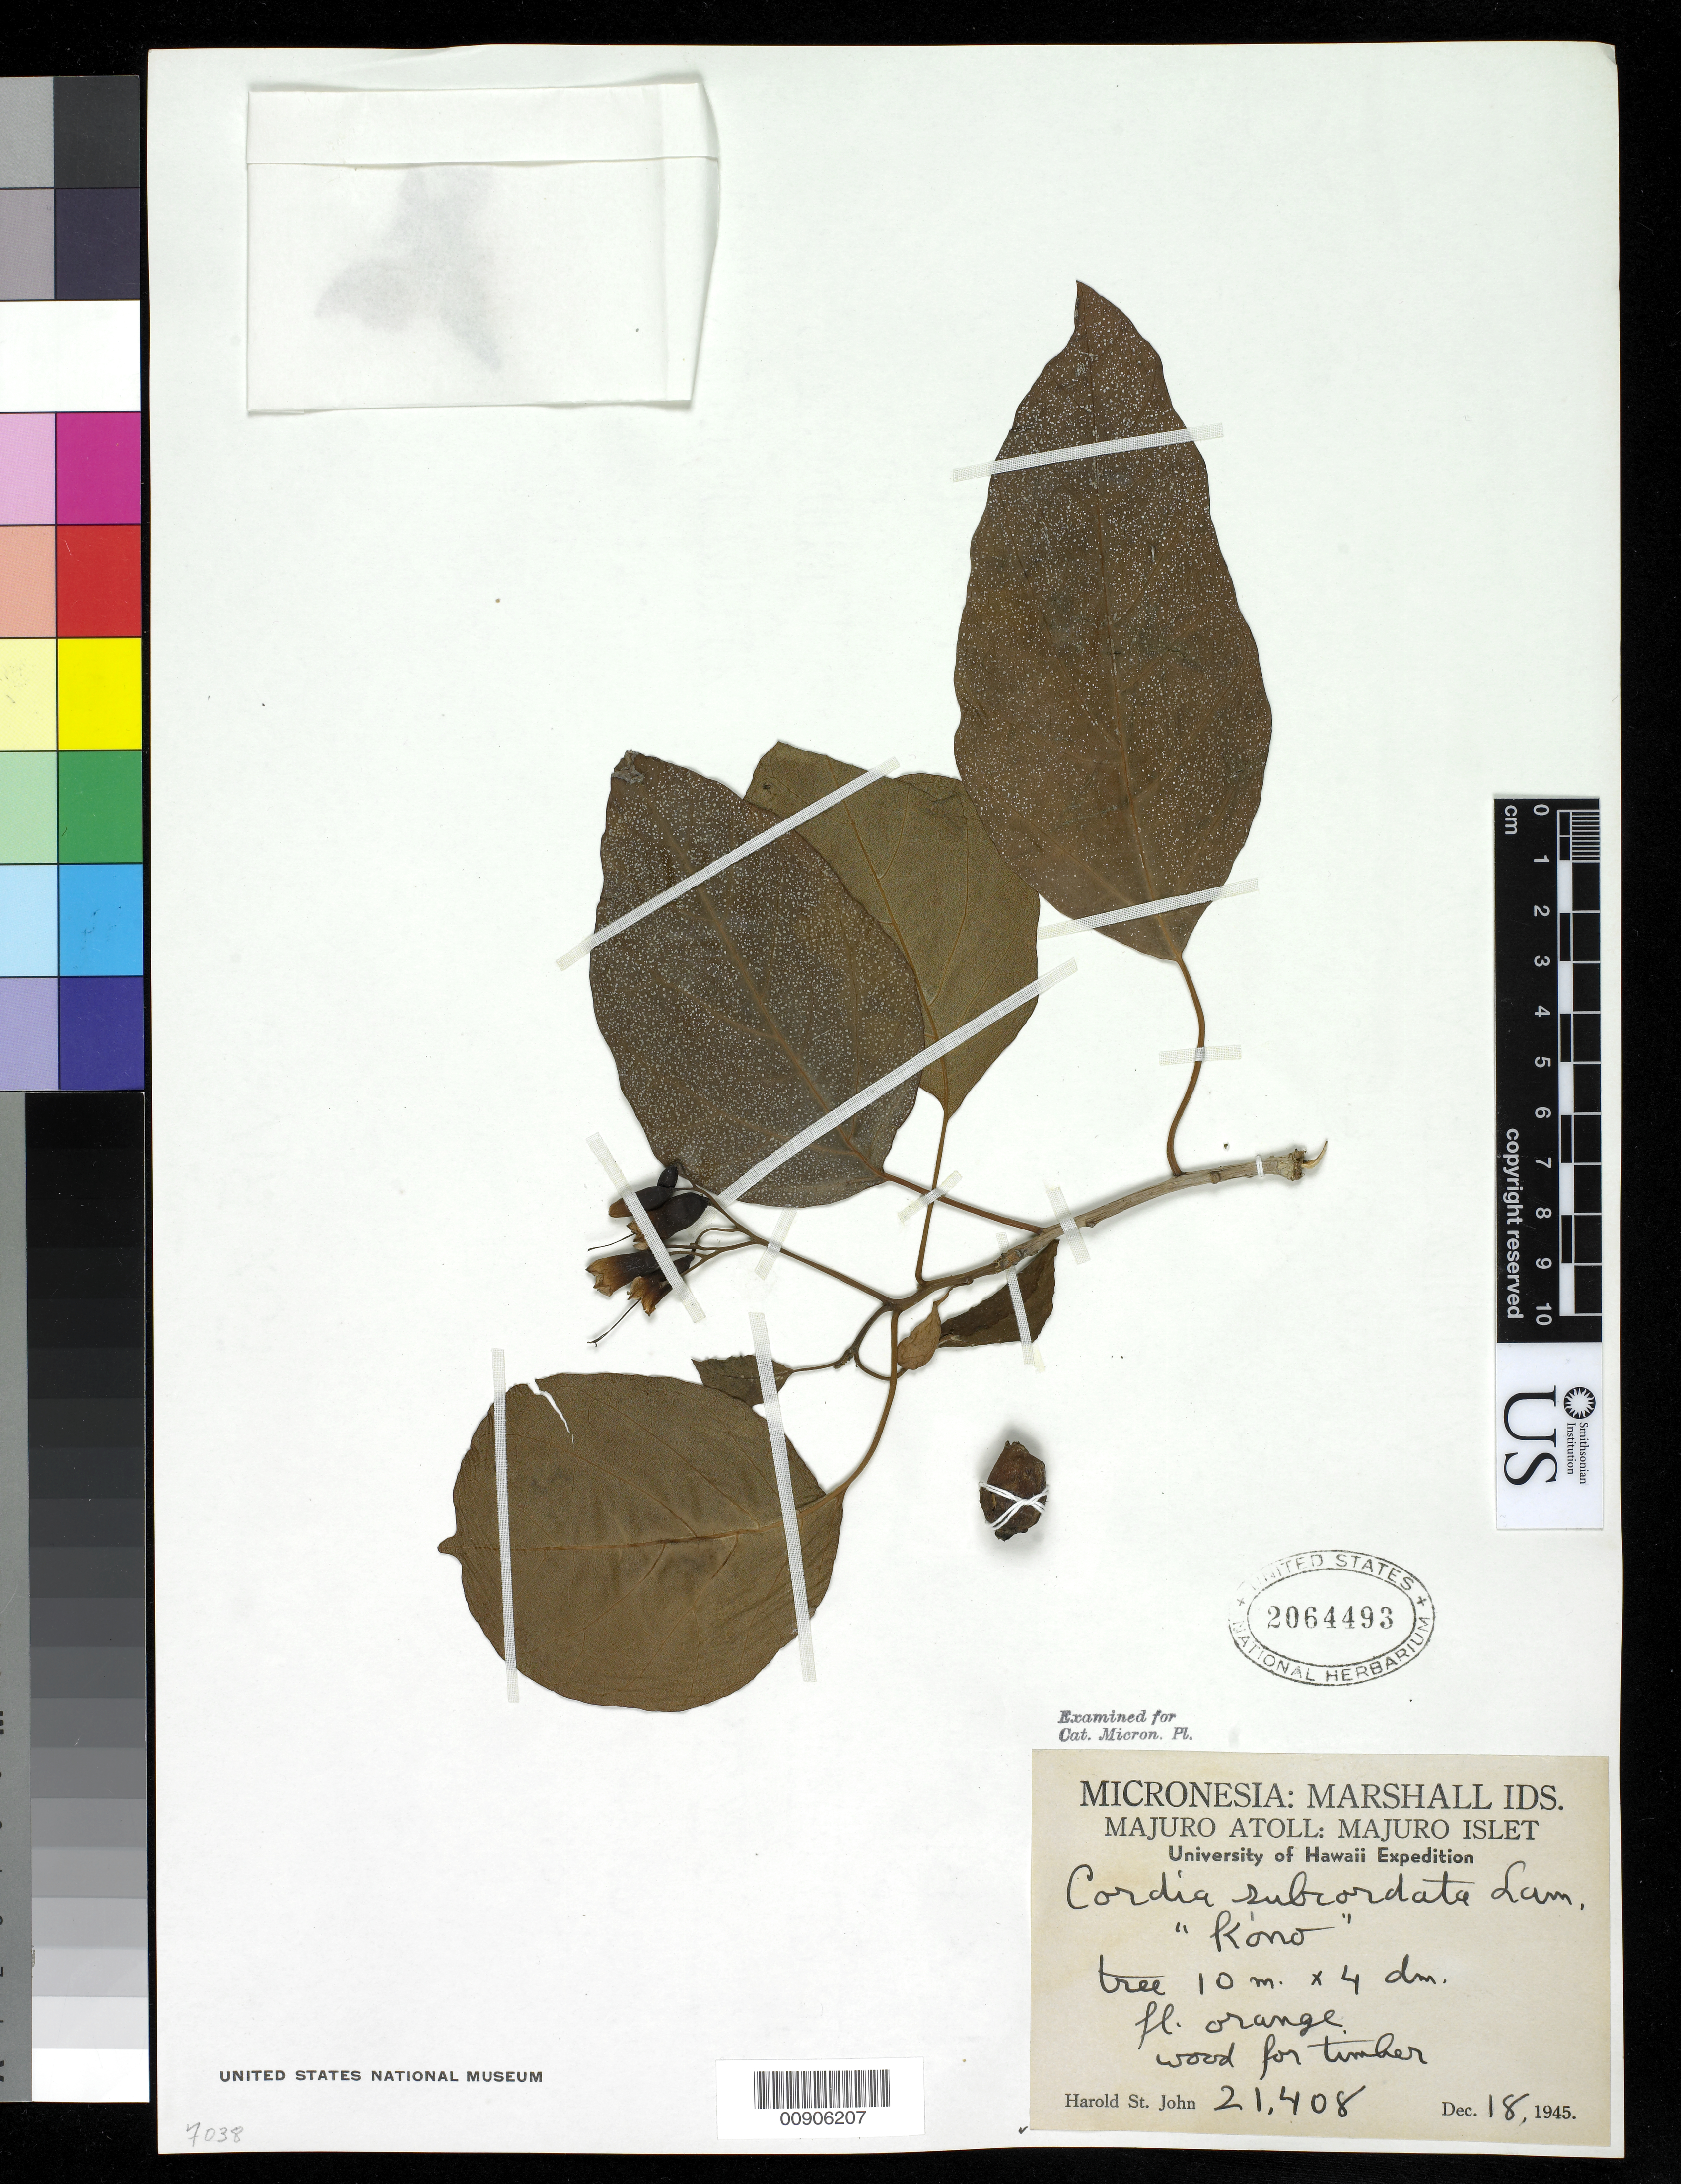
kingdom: Plantae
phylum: Tracheophyta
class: Magnoliopsida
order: Boraginales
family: Cordiaceae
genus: Cordia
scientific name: Cordia subcordata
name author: Lam.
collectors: H. St. John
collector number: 21408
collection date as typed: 18 Dec 1945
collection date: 1945-12-18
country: Marshall Islands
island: Majuro Atoll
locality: Majuro Islet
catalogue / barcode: US 2064493